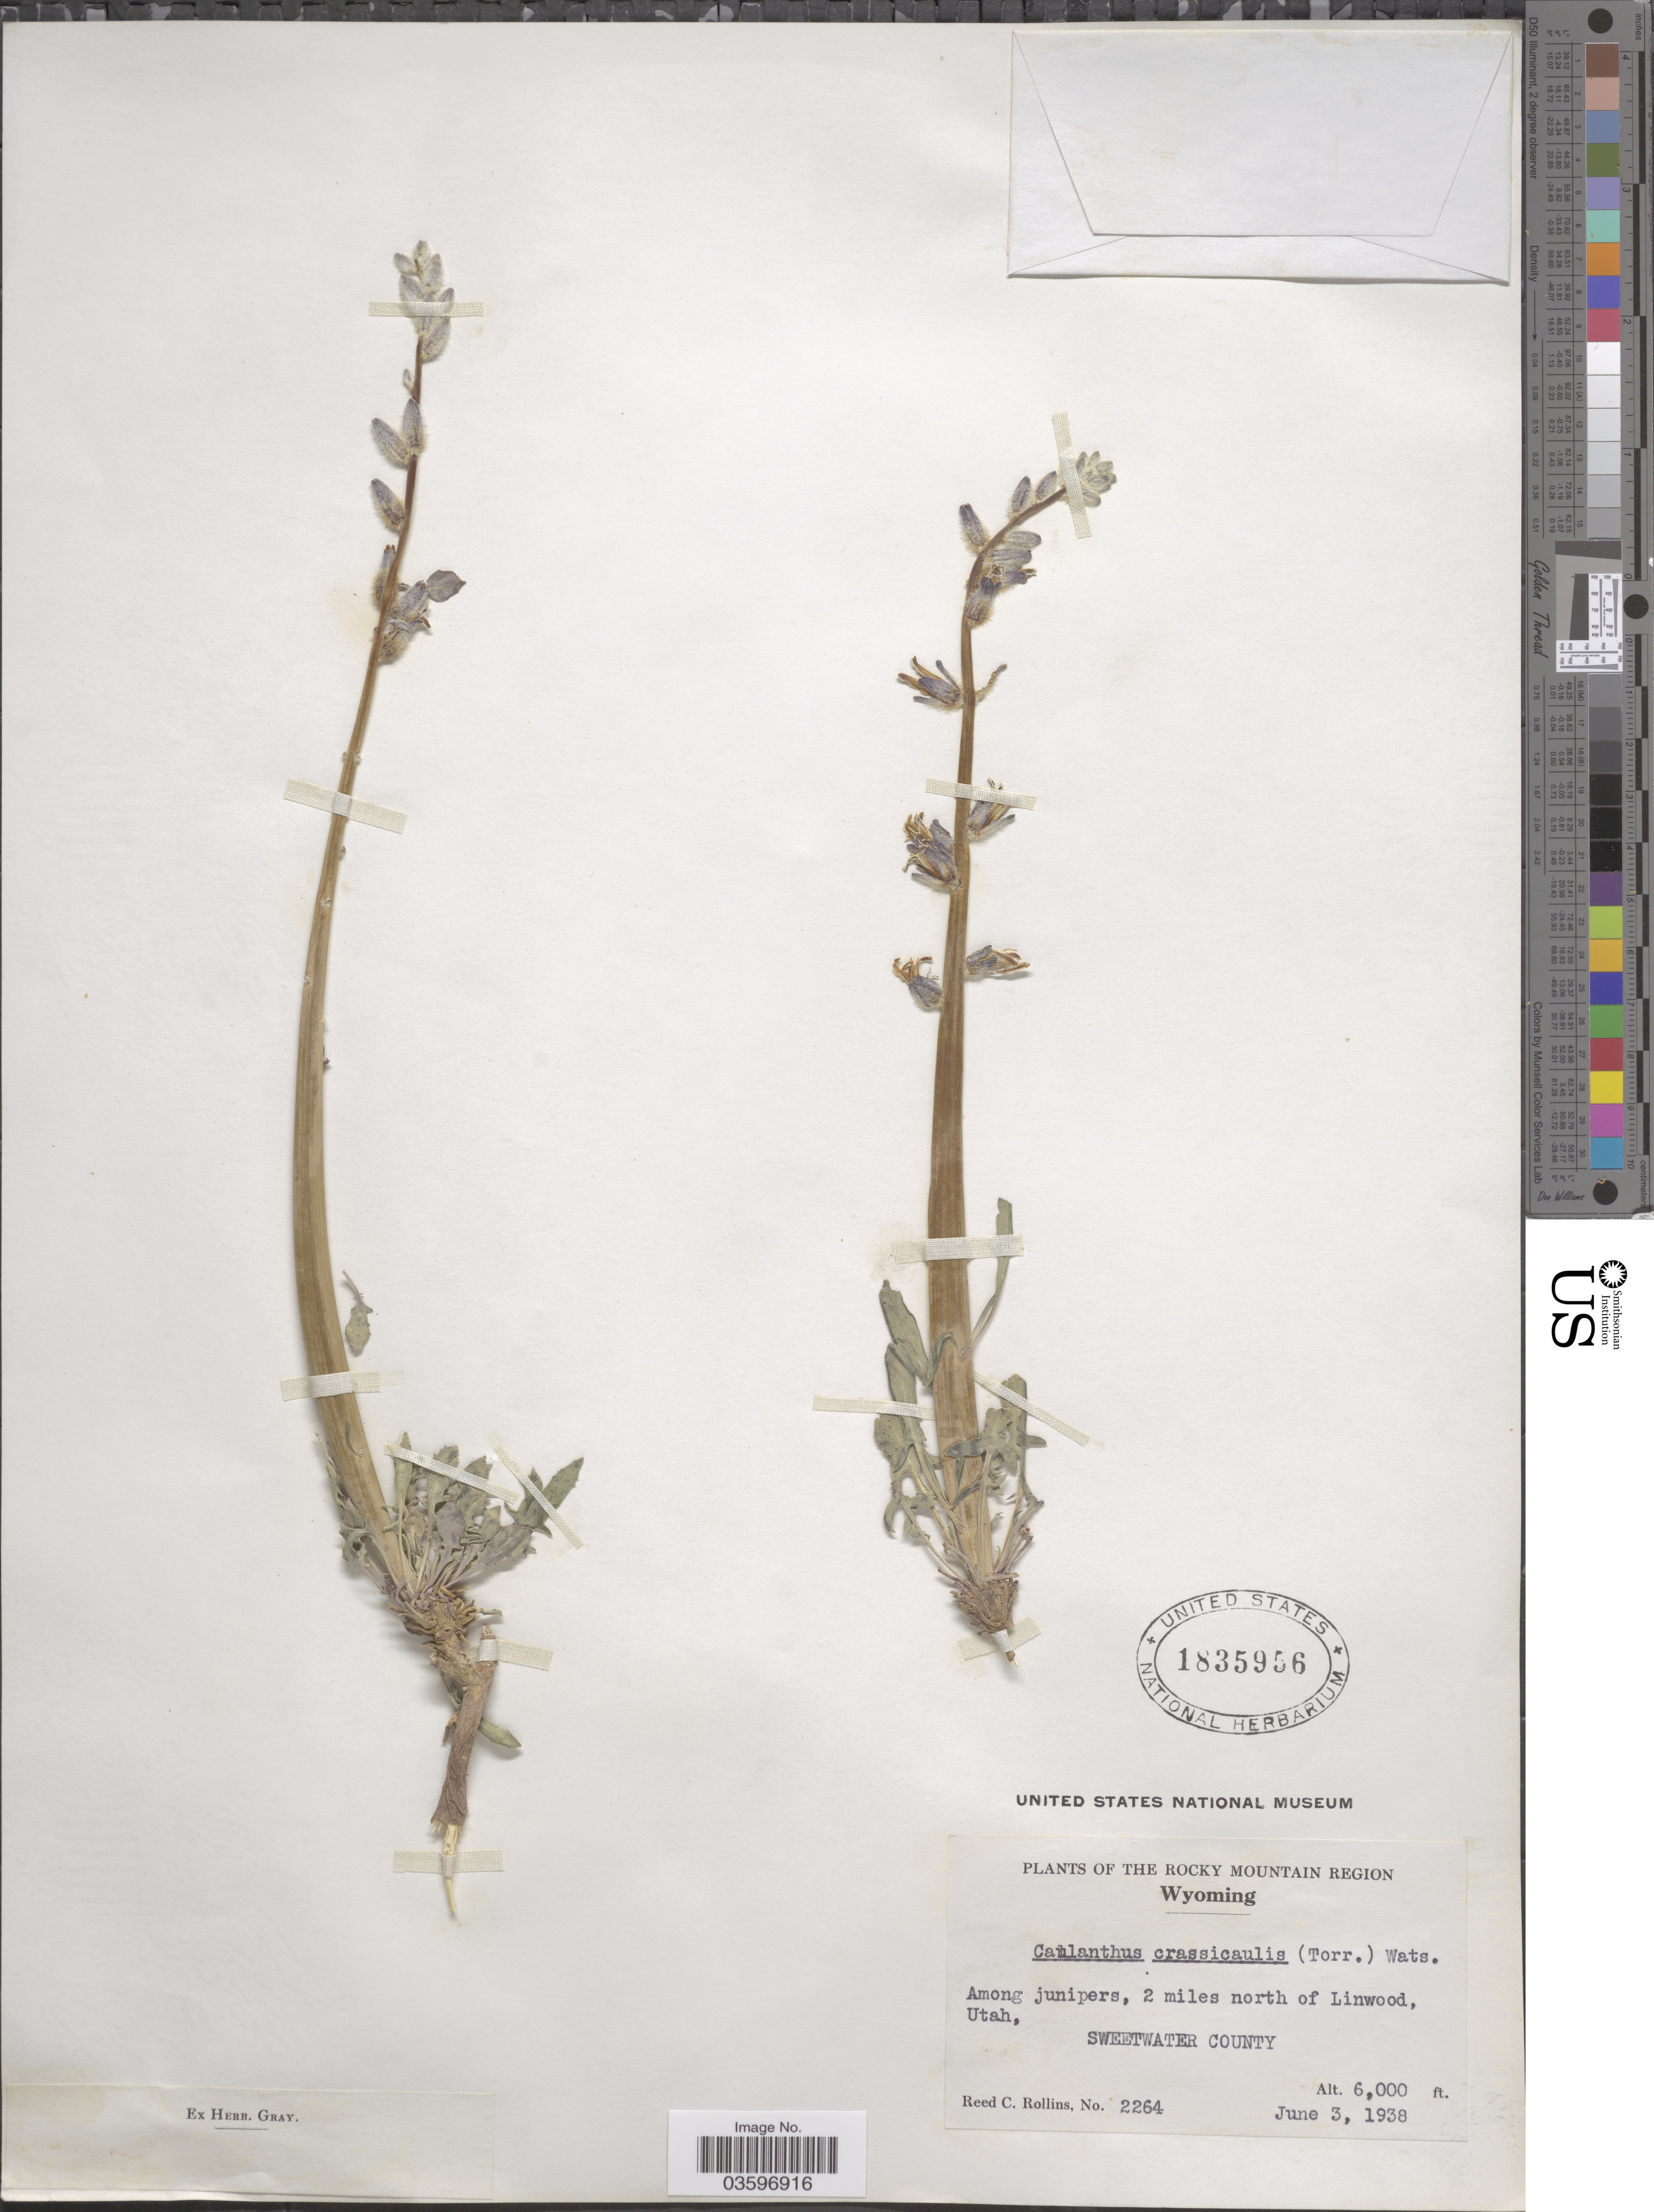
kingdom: Plantae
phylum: Tracheophyta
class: Magnoliopsida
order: Brassicales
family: Brassicaceae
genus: Caulanthus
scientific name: Caulanthus crassicaulis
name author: S. Watson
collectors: R. C. Rollins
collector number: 2264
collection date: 1938-06-03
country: United States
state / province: Wyoming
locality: The Rocky Mountain Region. 2 miles north of Linwood, Utah, Sweetwater County.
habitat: among junipers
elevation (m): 1829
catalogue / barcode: US 1835956